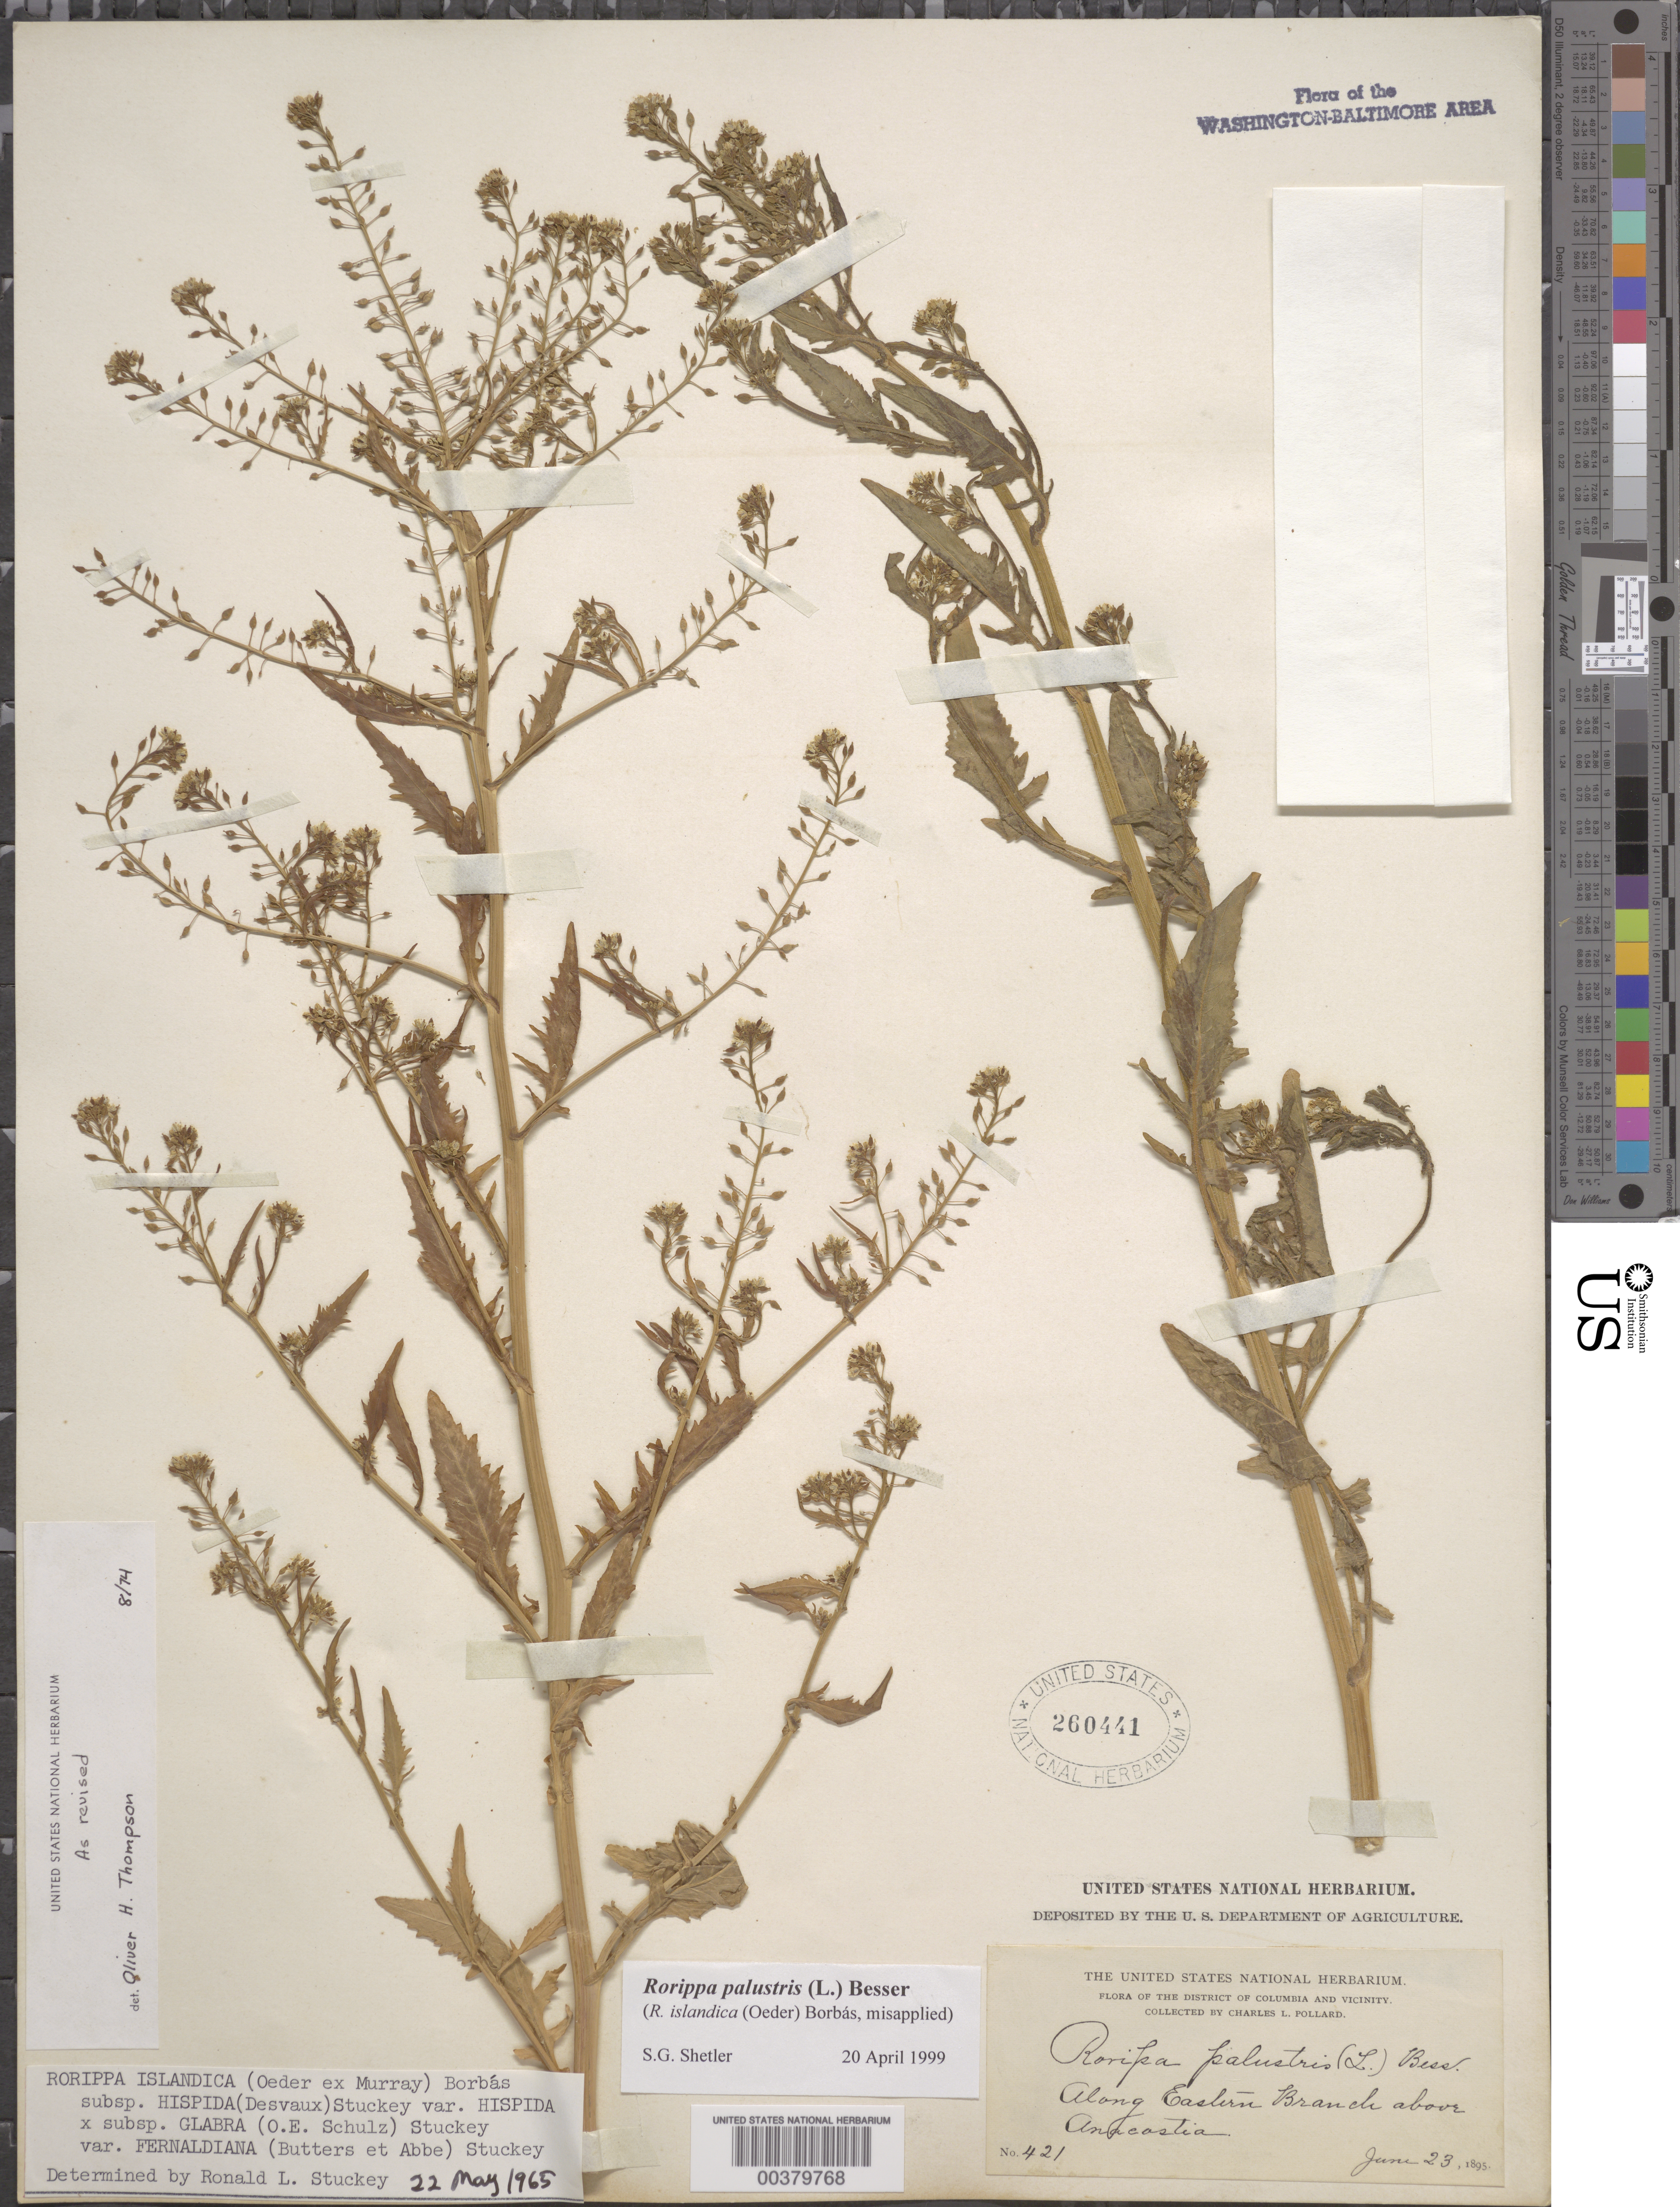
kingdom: Plantae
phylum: Tracheophyta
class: Magnoliopsida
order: Brassicales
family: Brassicaceae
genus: Rorippa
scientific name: Rorippa palustris var. fernaldiana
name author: (Butters & Abbe) Stuckey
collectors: C. L. Pollard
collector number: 421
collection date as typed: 23 Jun 1895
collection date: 1895-06-23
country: United States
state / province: District of Columbia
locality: Eastern Branch, above Anacostia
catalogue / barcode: US 260441